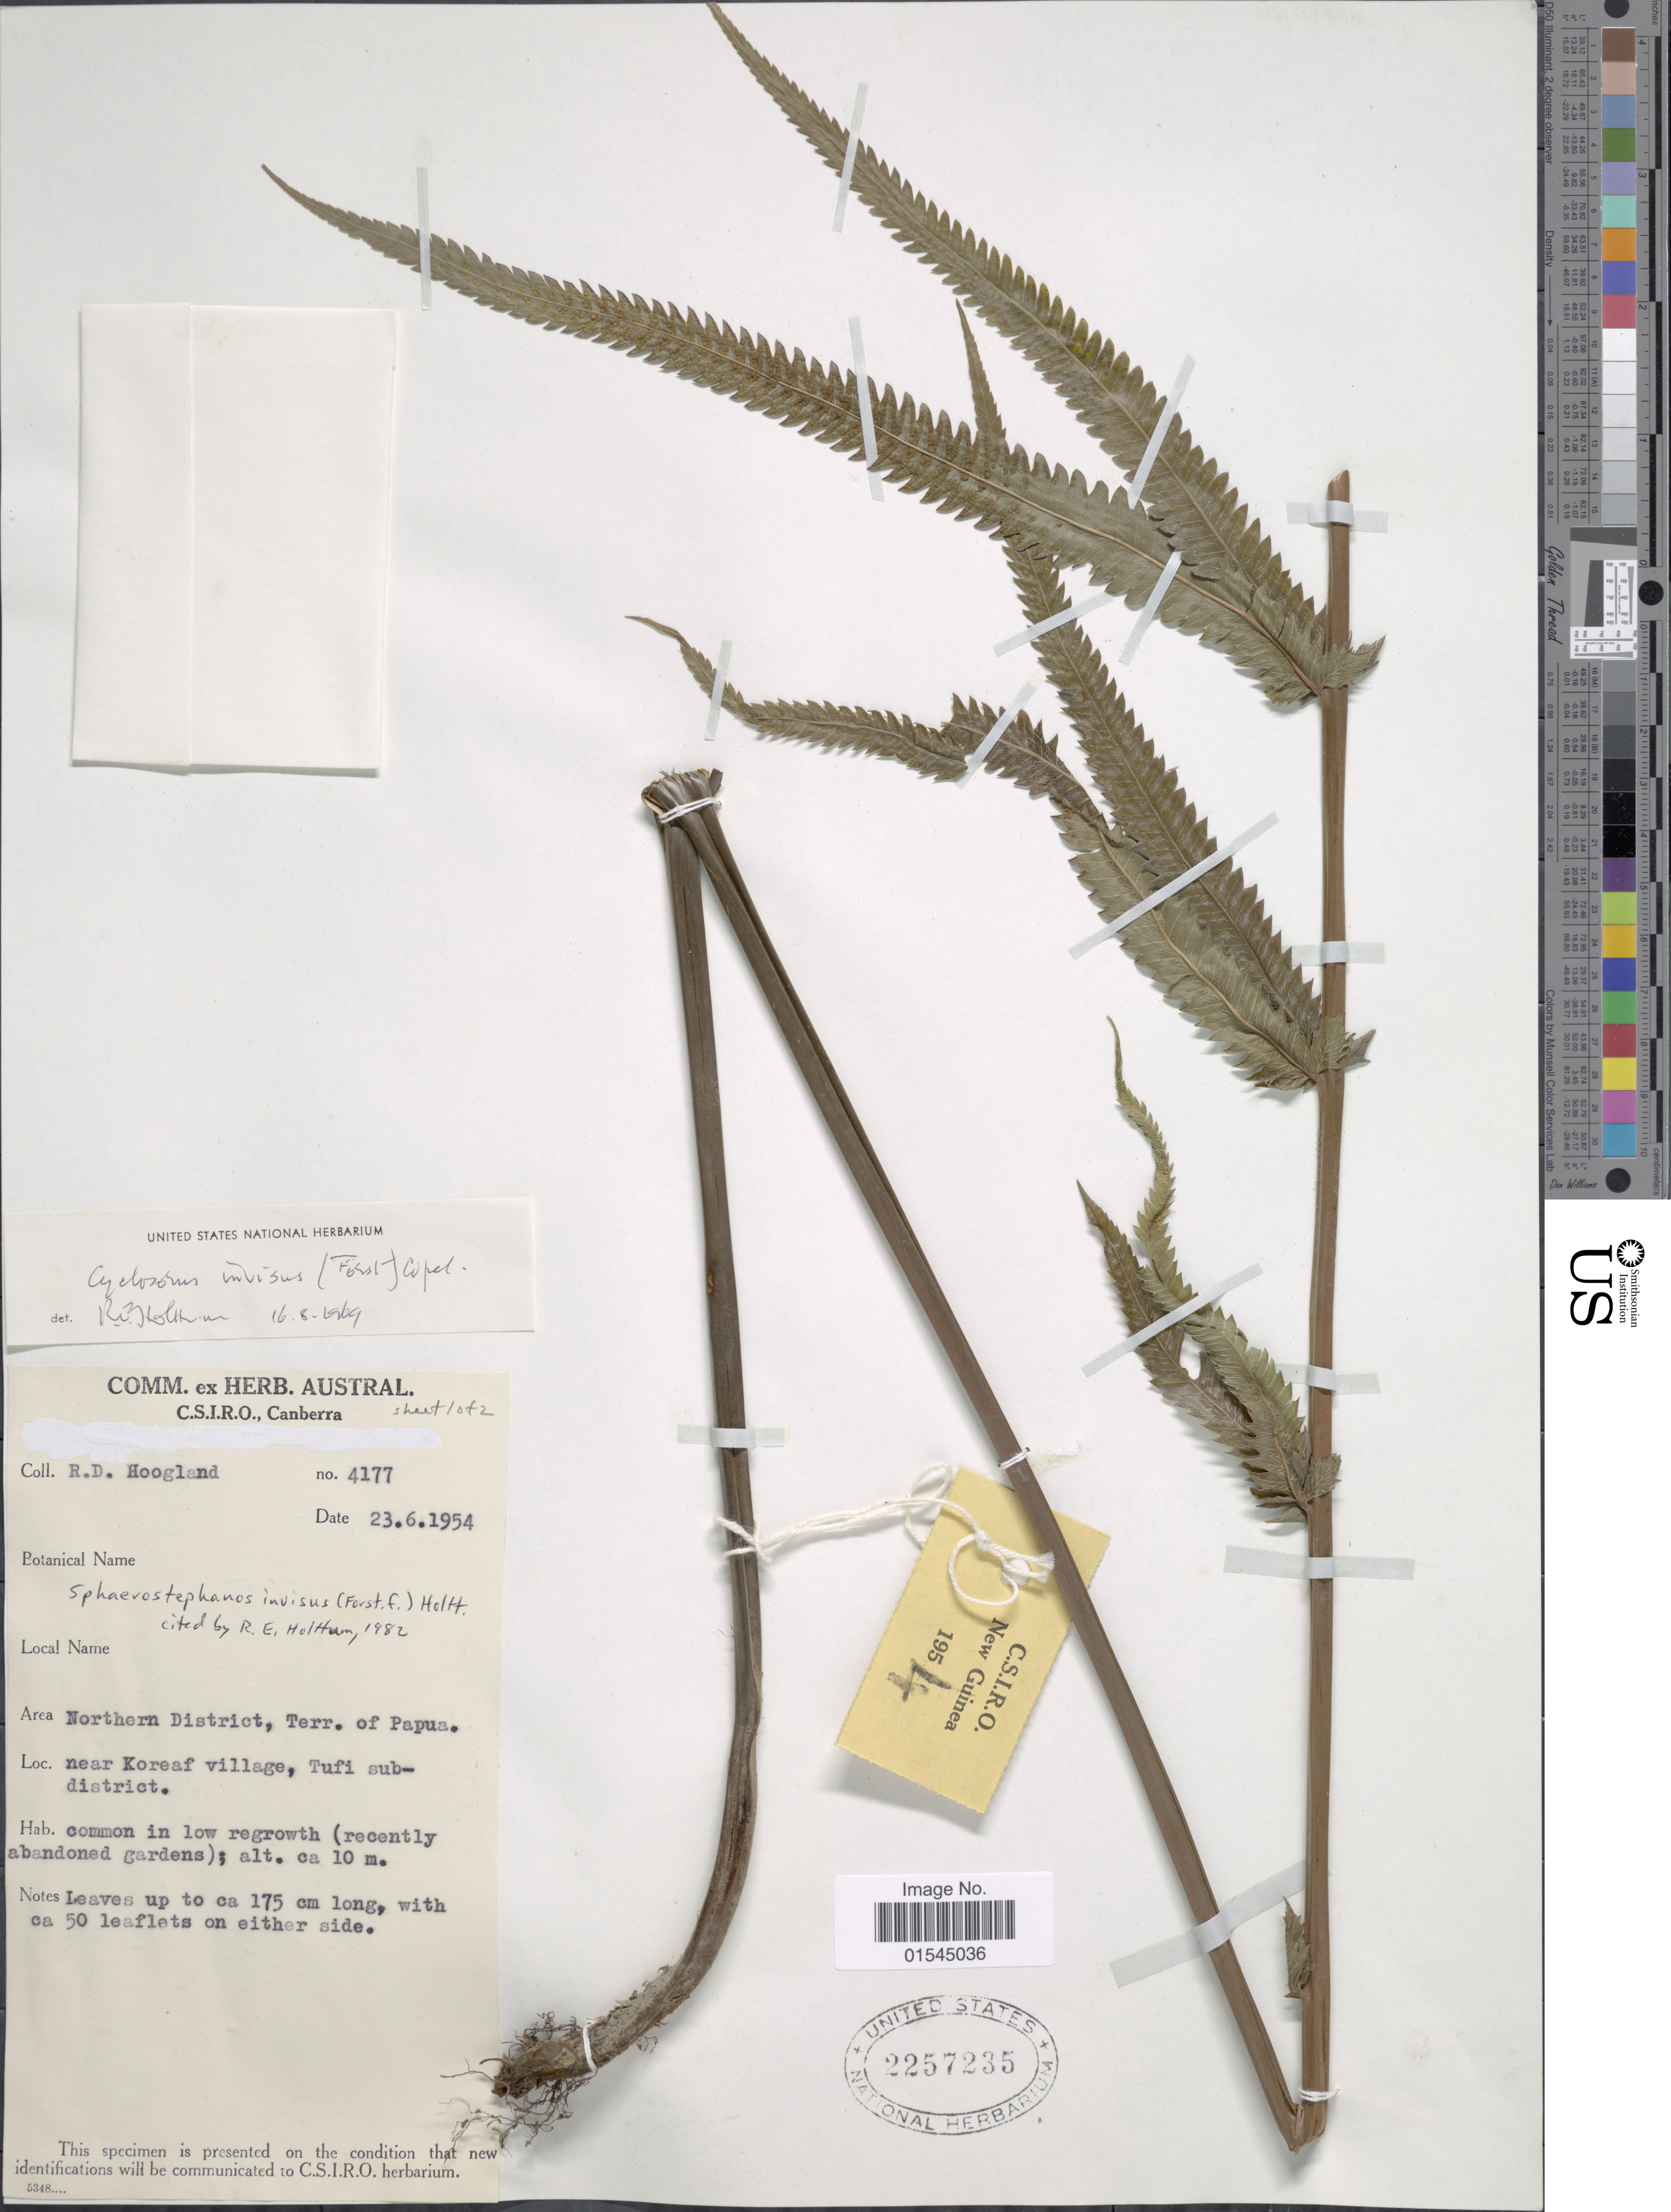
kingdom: Plantae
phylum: Tracheophyta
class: Polypodiopsida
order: Polypodiales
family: Thelypteridaceae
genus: Sphaerostephanos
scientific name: Sphaerostephanos invisus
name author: (G. Forst.) Holttum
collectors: R. D. Hoogland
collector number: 4177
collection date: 1954-06-23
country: Papua New Guinea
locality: Northern District, Terr. of Papua. Near Koreaf village, Tufi sub-district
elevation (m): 10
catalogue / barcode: US 2257235